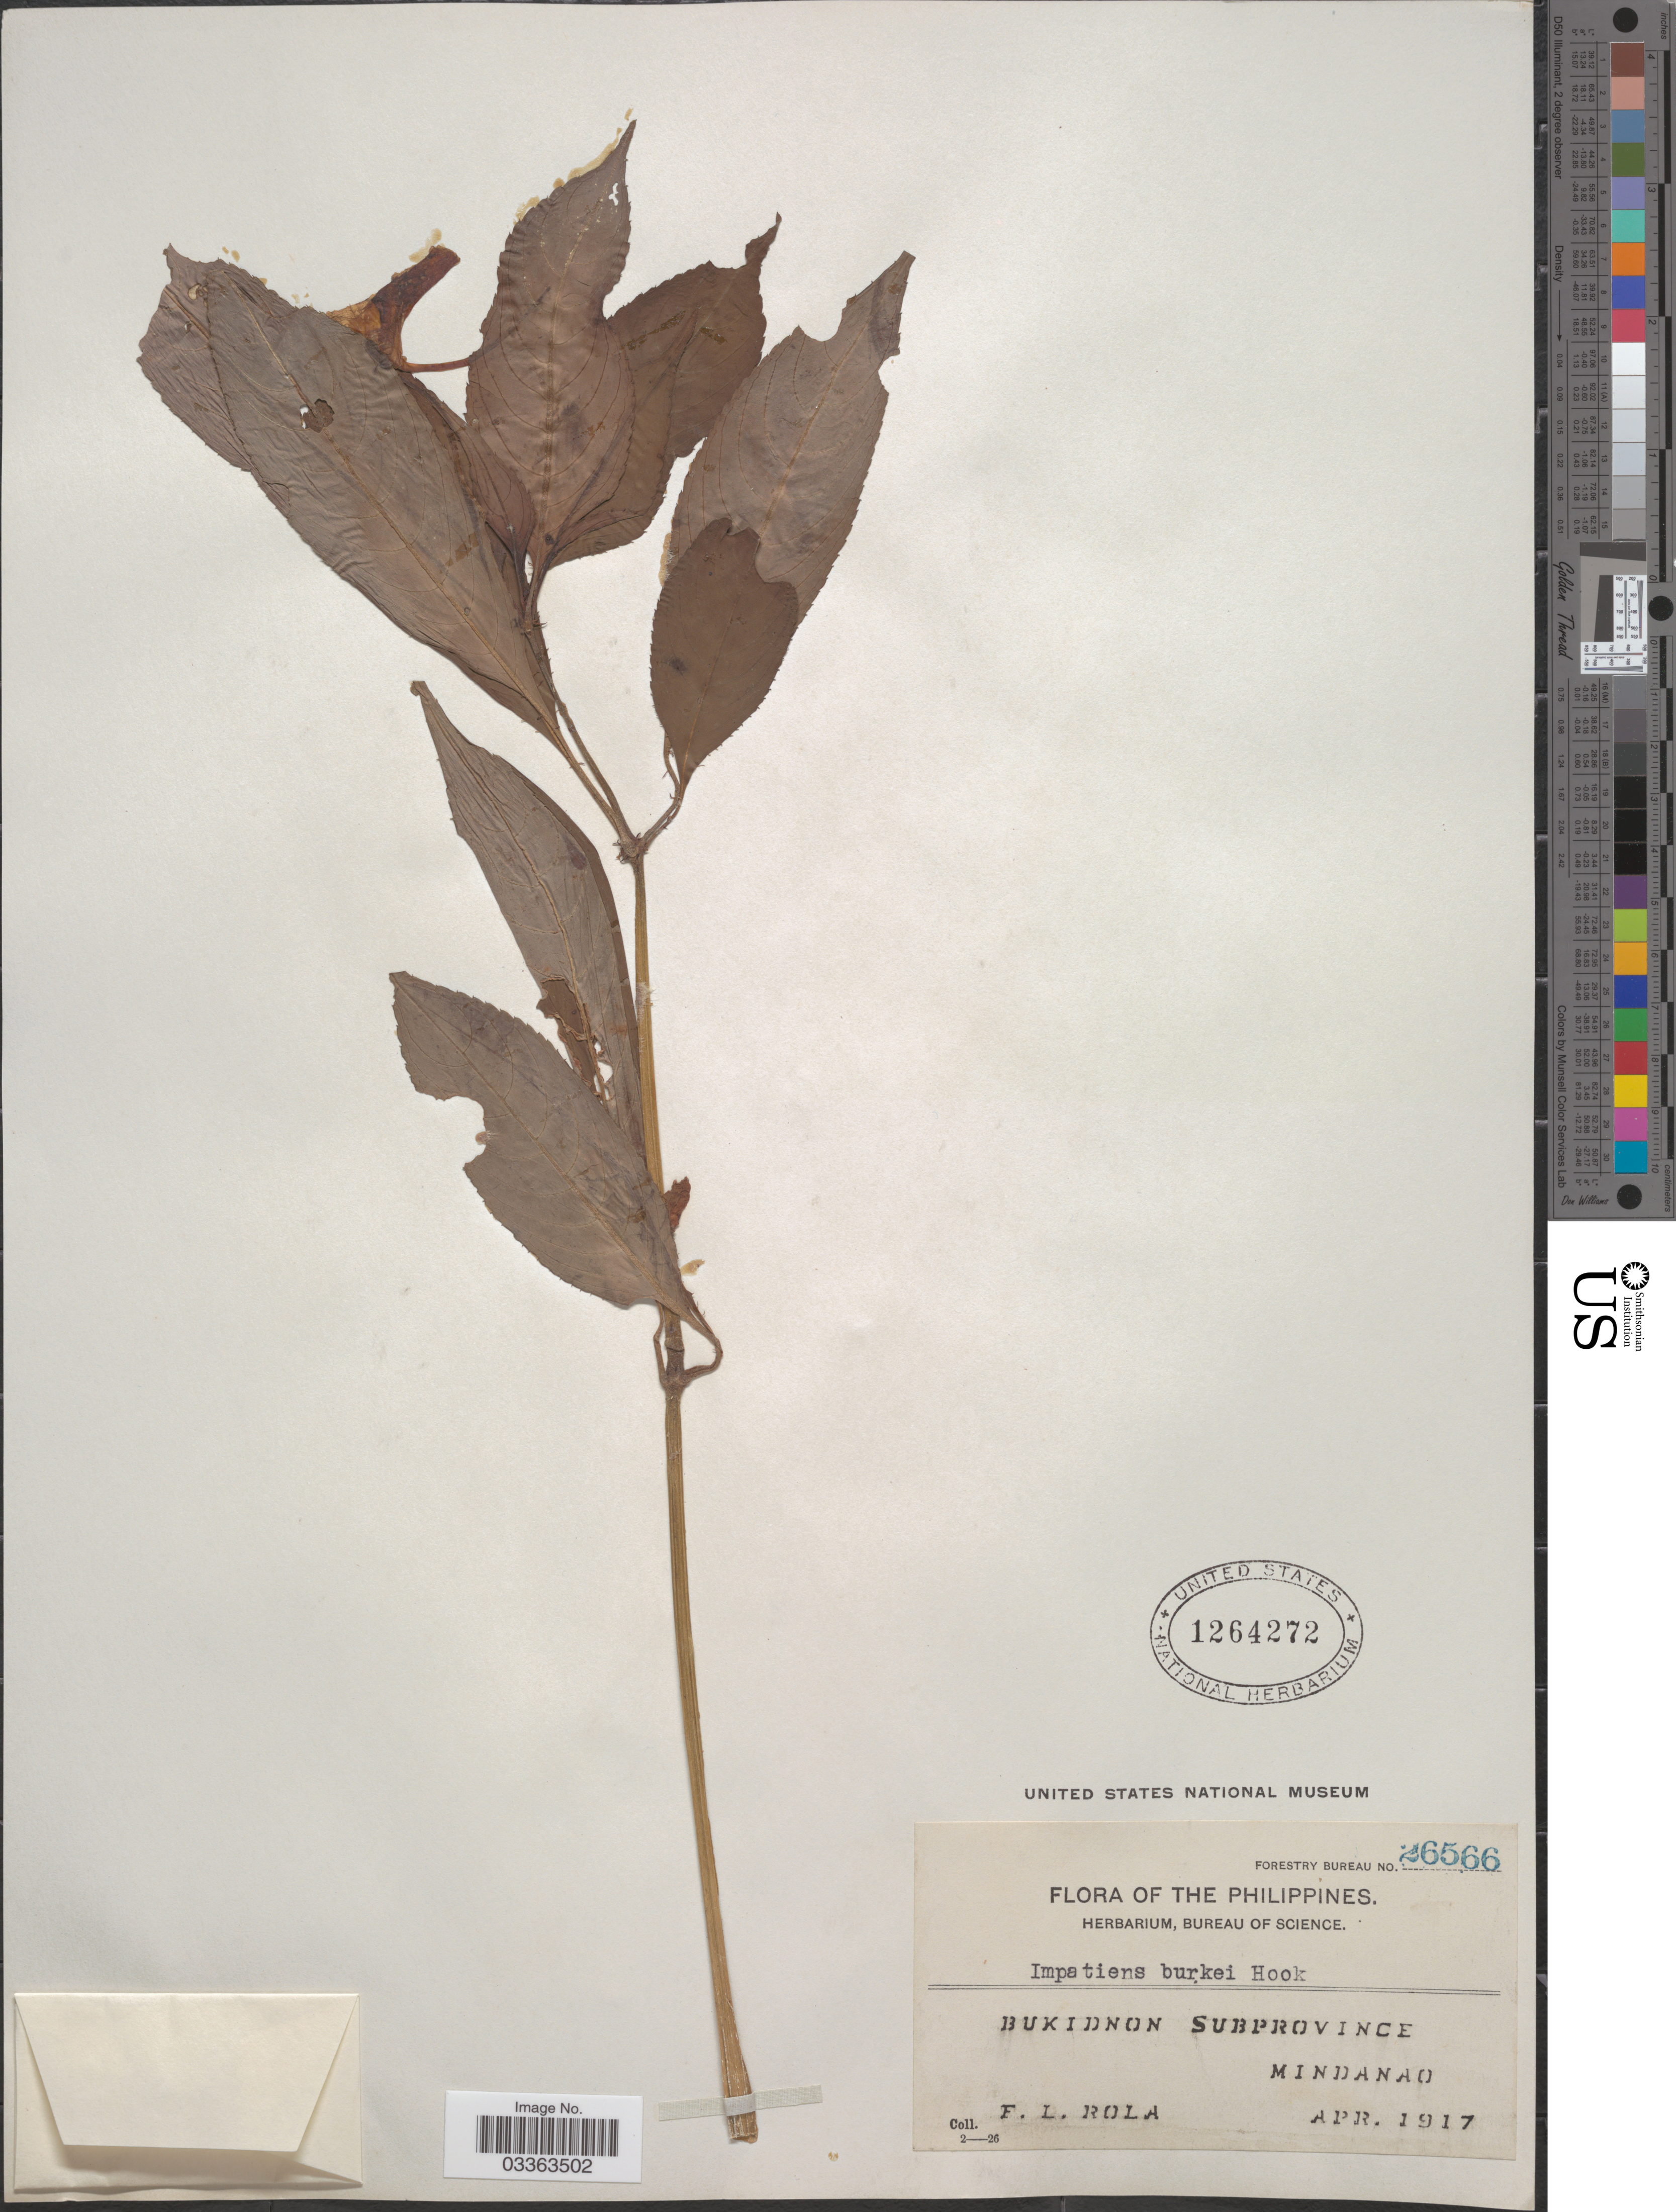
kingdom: Plantae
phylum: Tracheophyta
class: Magnoliopsida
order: Ericales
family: Balsaminaceae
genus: Impatiens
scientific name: Impatiens burkei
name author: Hook. f.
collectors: F. Rola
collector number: Forestry Bureau 26566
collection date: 1917-04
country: Philippines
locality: Bukidnon Subprovince, Mindanao.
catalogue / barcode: US 1264272